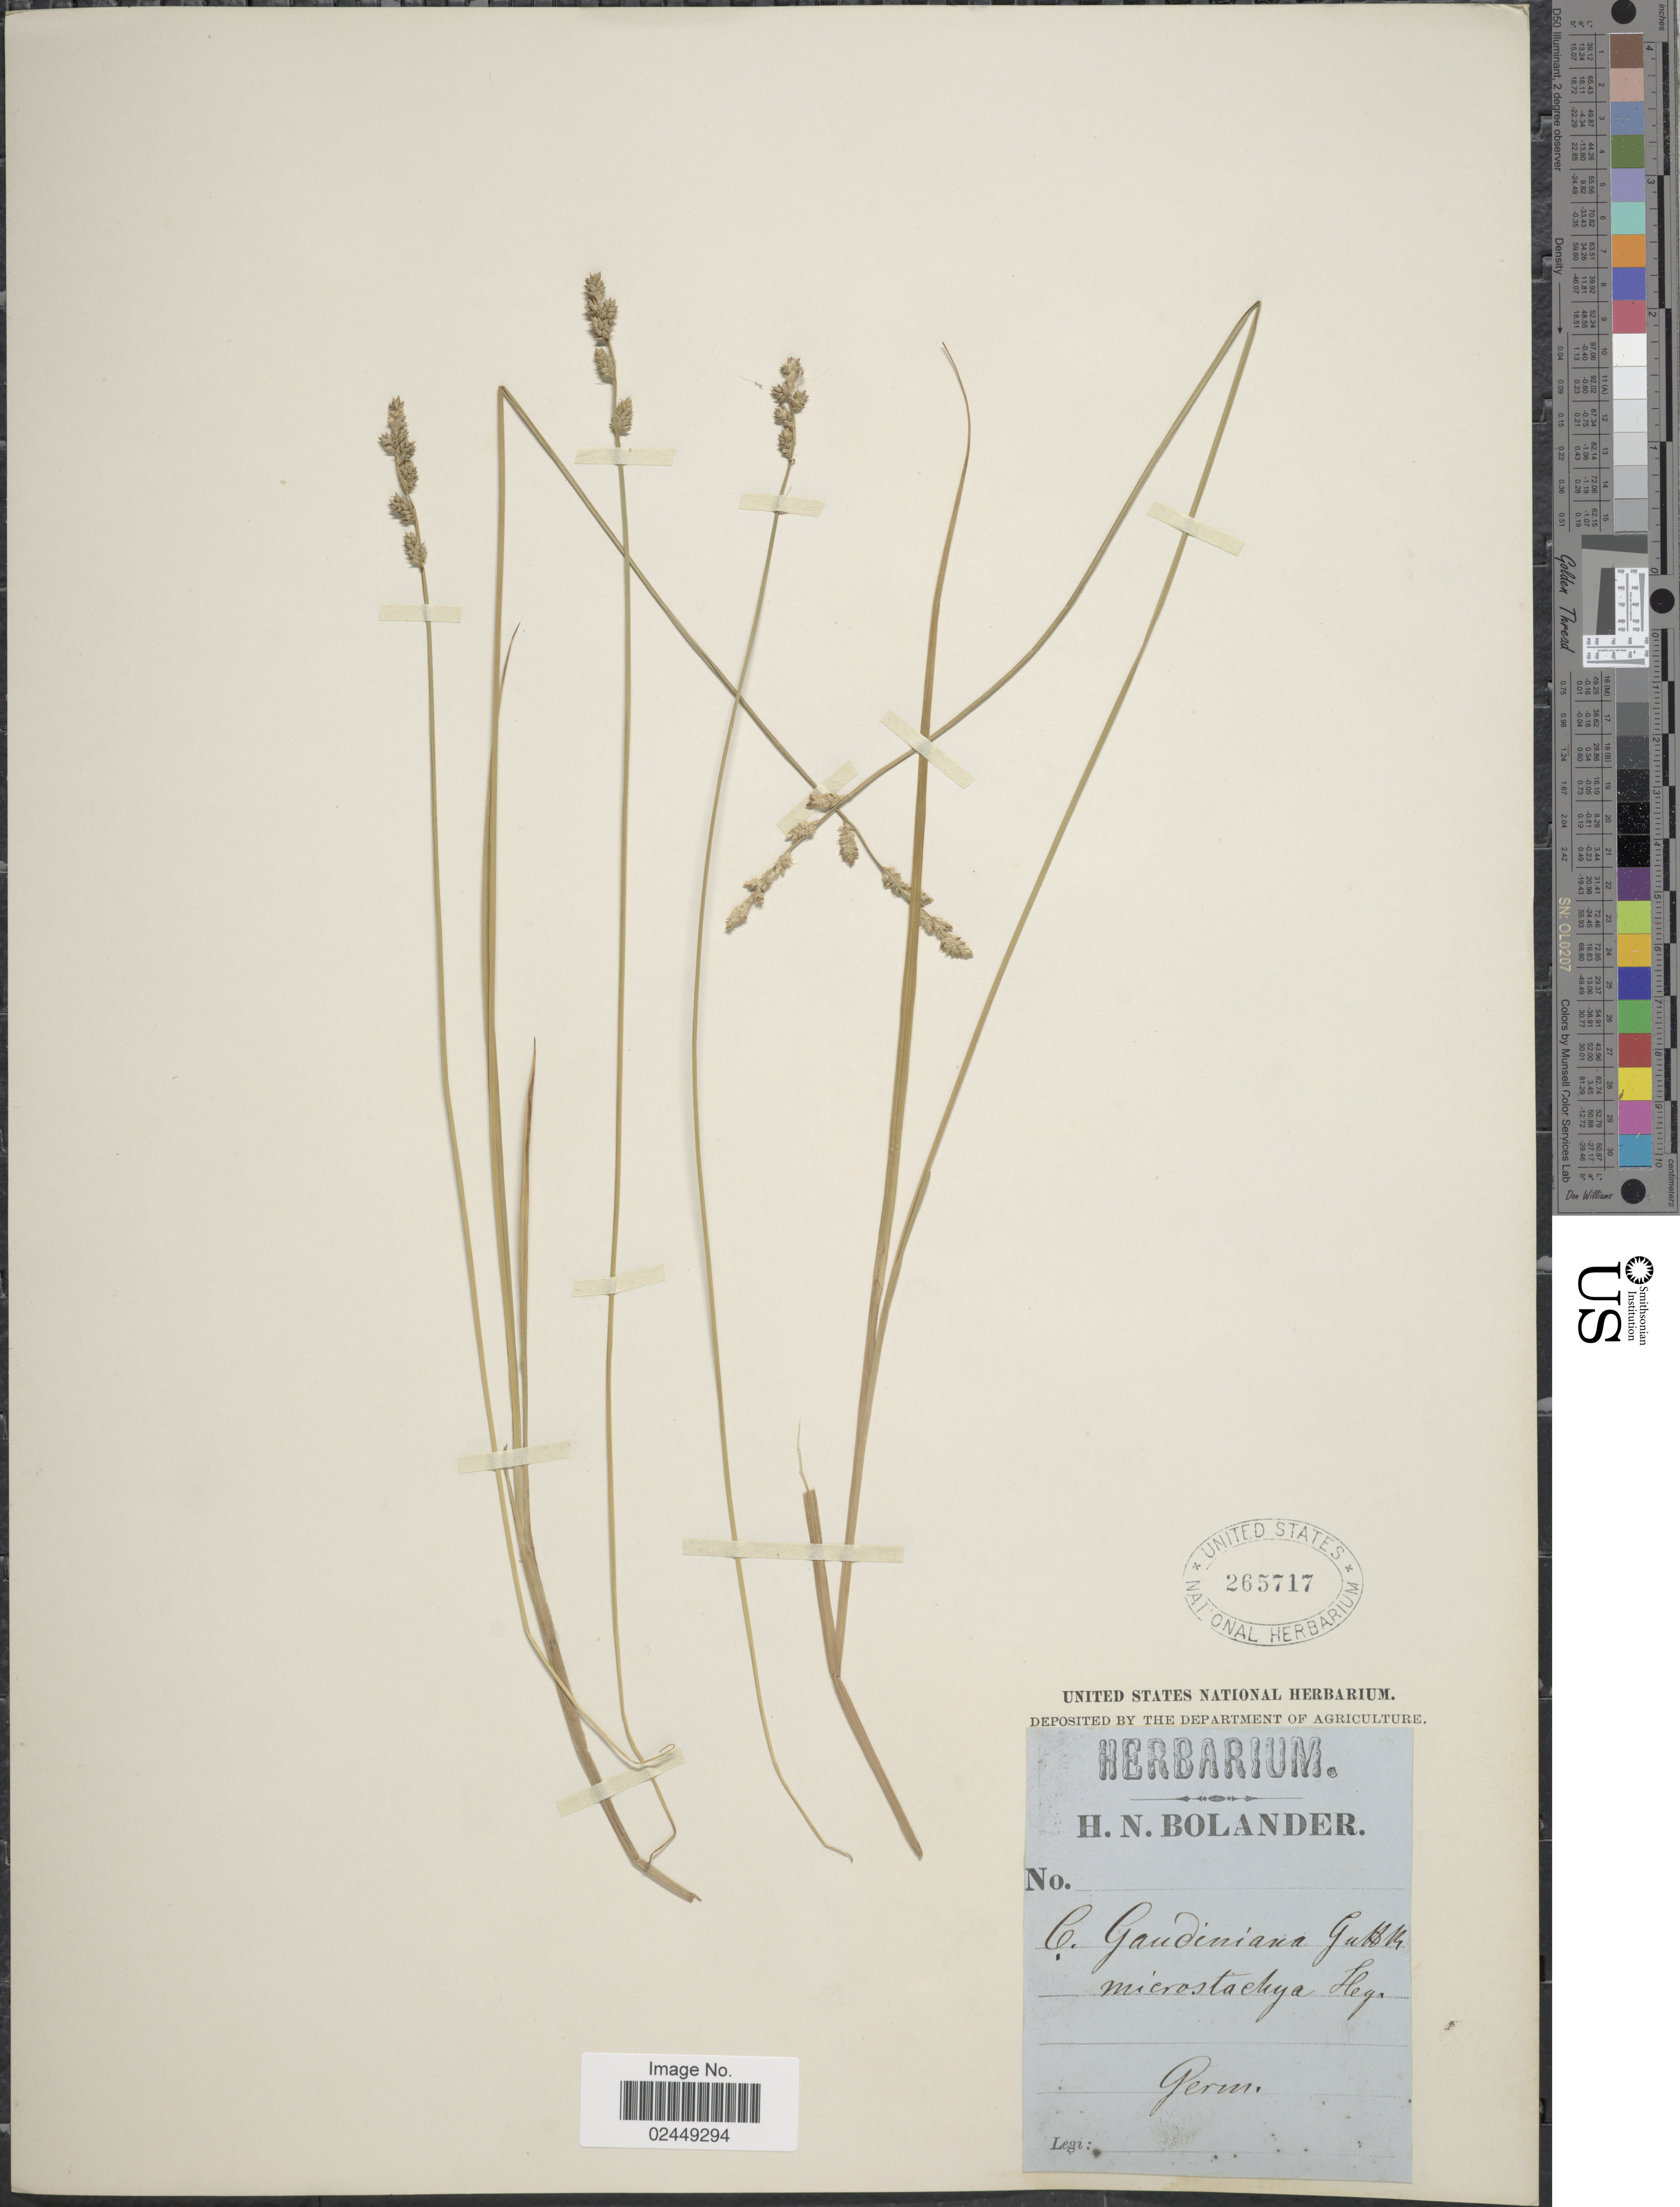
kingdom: Plantae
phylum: Tracheophyta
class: Liliopsida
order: Poales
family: Cyperaceae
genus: Carex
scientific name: Carex x gaudiniana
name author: Guthnick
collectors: H. N. Bolander (herbarium)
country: Germany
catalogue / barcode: US 265717